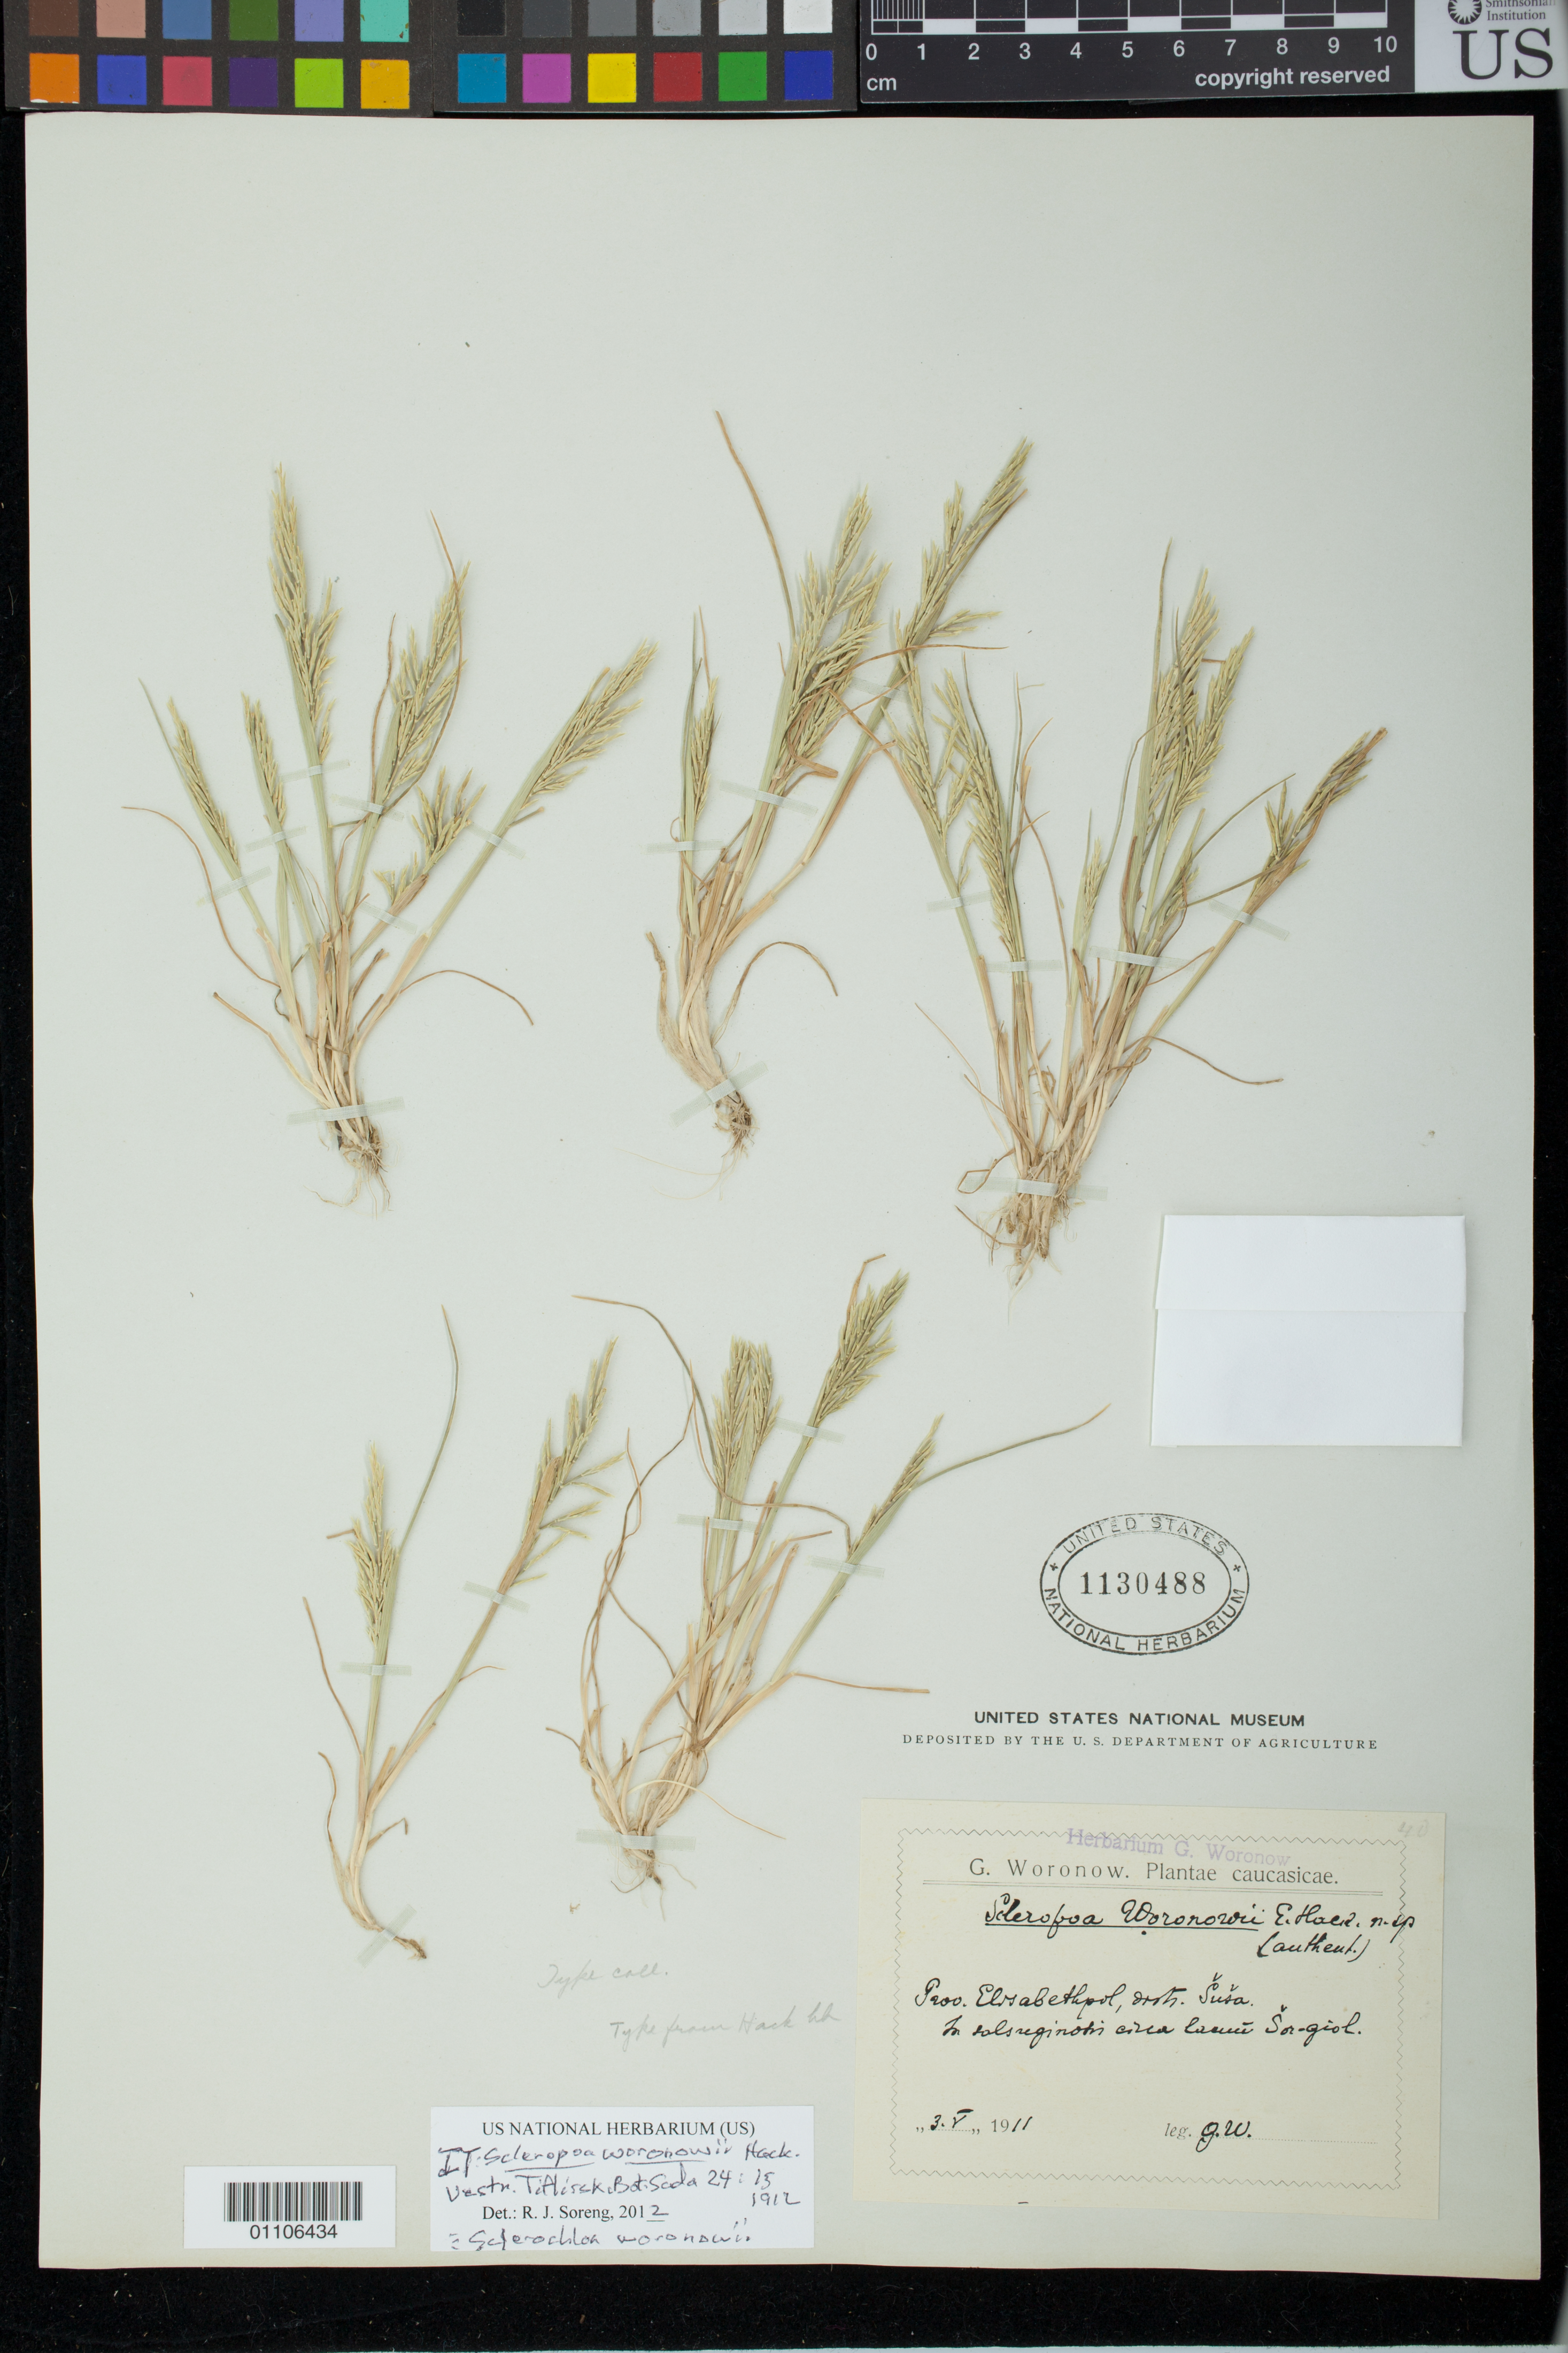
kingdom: Plantae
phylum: Tracheophyta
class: Liliopsida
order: Poales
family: Poaceae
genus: Scleropoa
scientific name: Scleropoa woronowii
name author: Hack.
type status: Type Collection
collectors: G. Woronow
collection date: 1911-05-03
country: Azerbaijan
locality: Prov. Elisabethpol, distr. Susa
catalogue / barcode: US 1130488